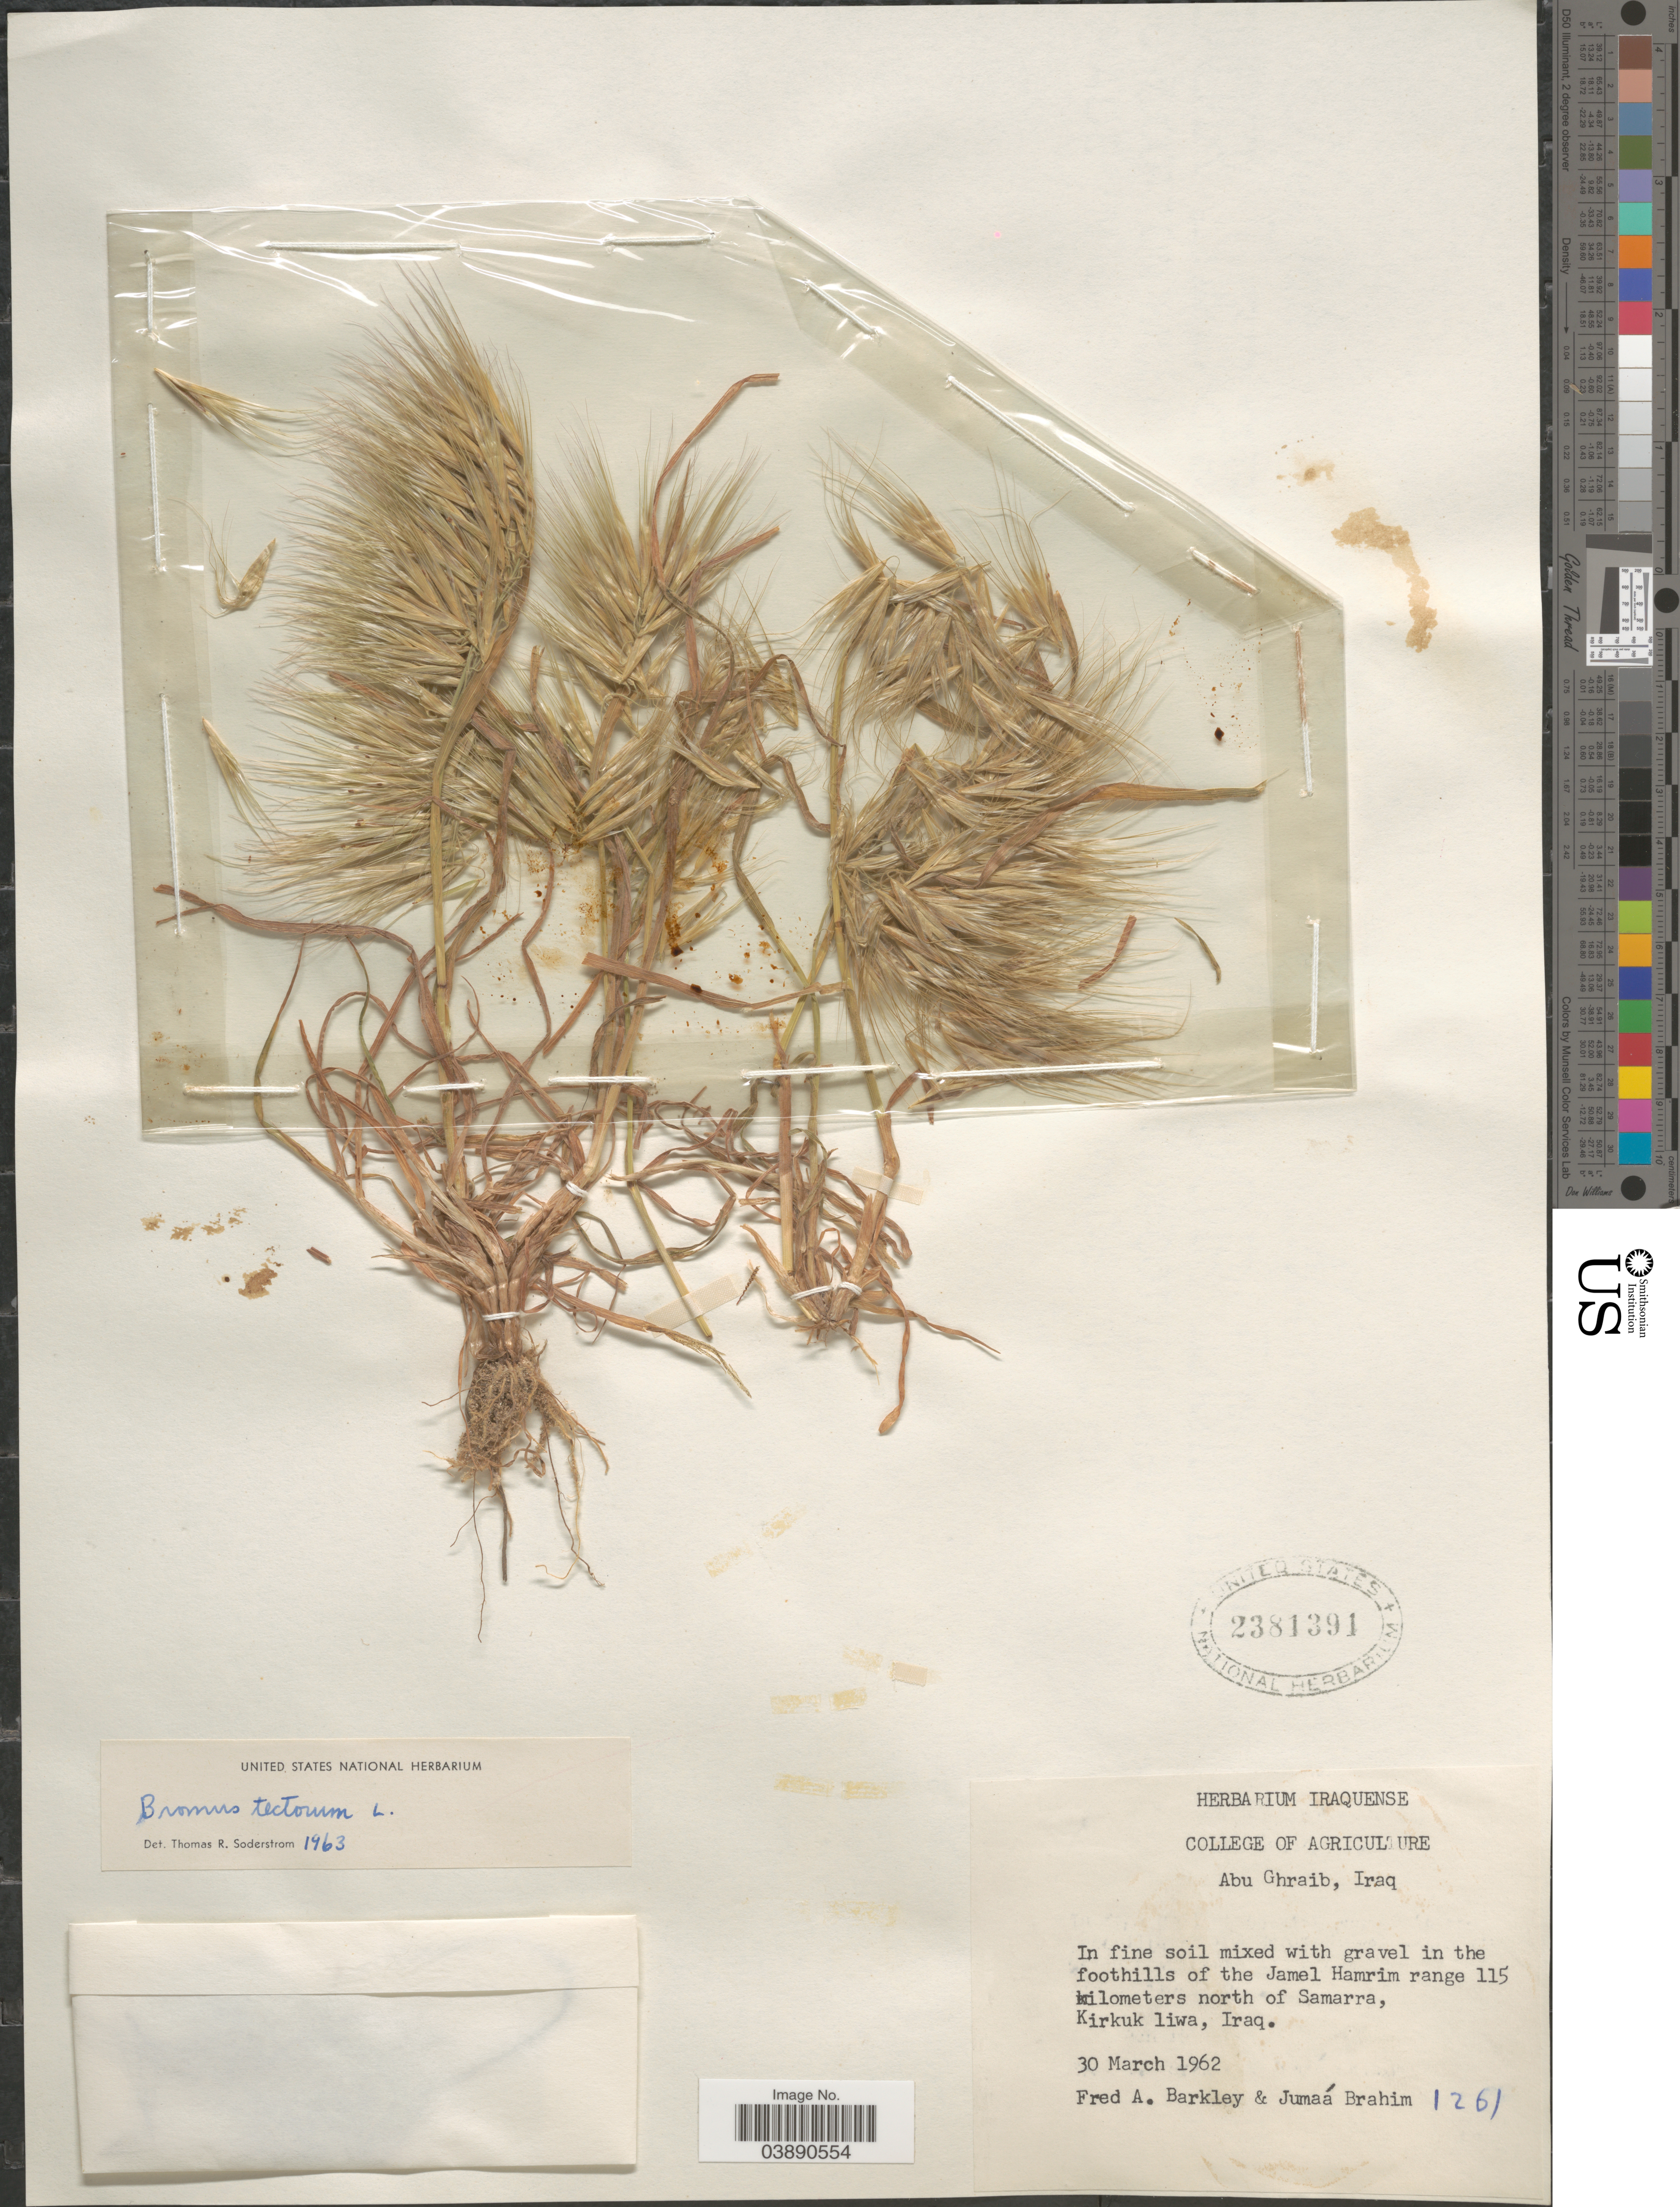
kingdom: Plantae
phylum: Tracheophyta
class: Liliopsida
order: Poales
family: Poaceae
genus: Bromus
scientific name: Bromus tectorum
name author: L.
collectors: F. A. Barkley & Brahim M., J.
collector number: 1261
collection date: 1962-03-30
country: Iraq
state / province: Kirkūk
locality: In the foothills of the Jamel Hamrim range 115 kilometers north of Samarra, Kirkuk liwa.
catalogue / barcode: US 2381391